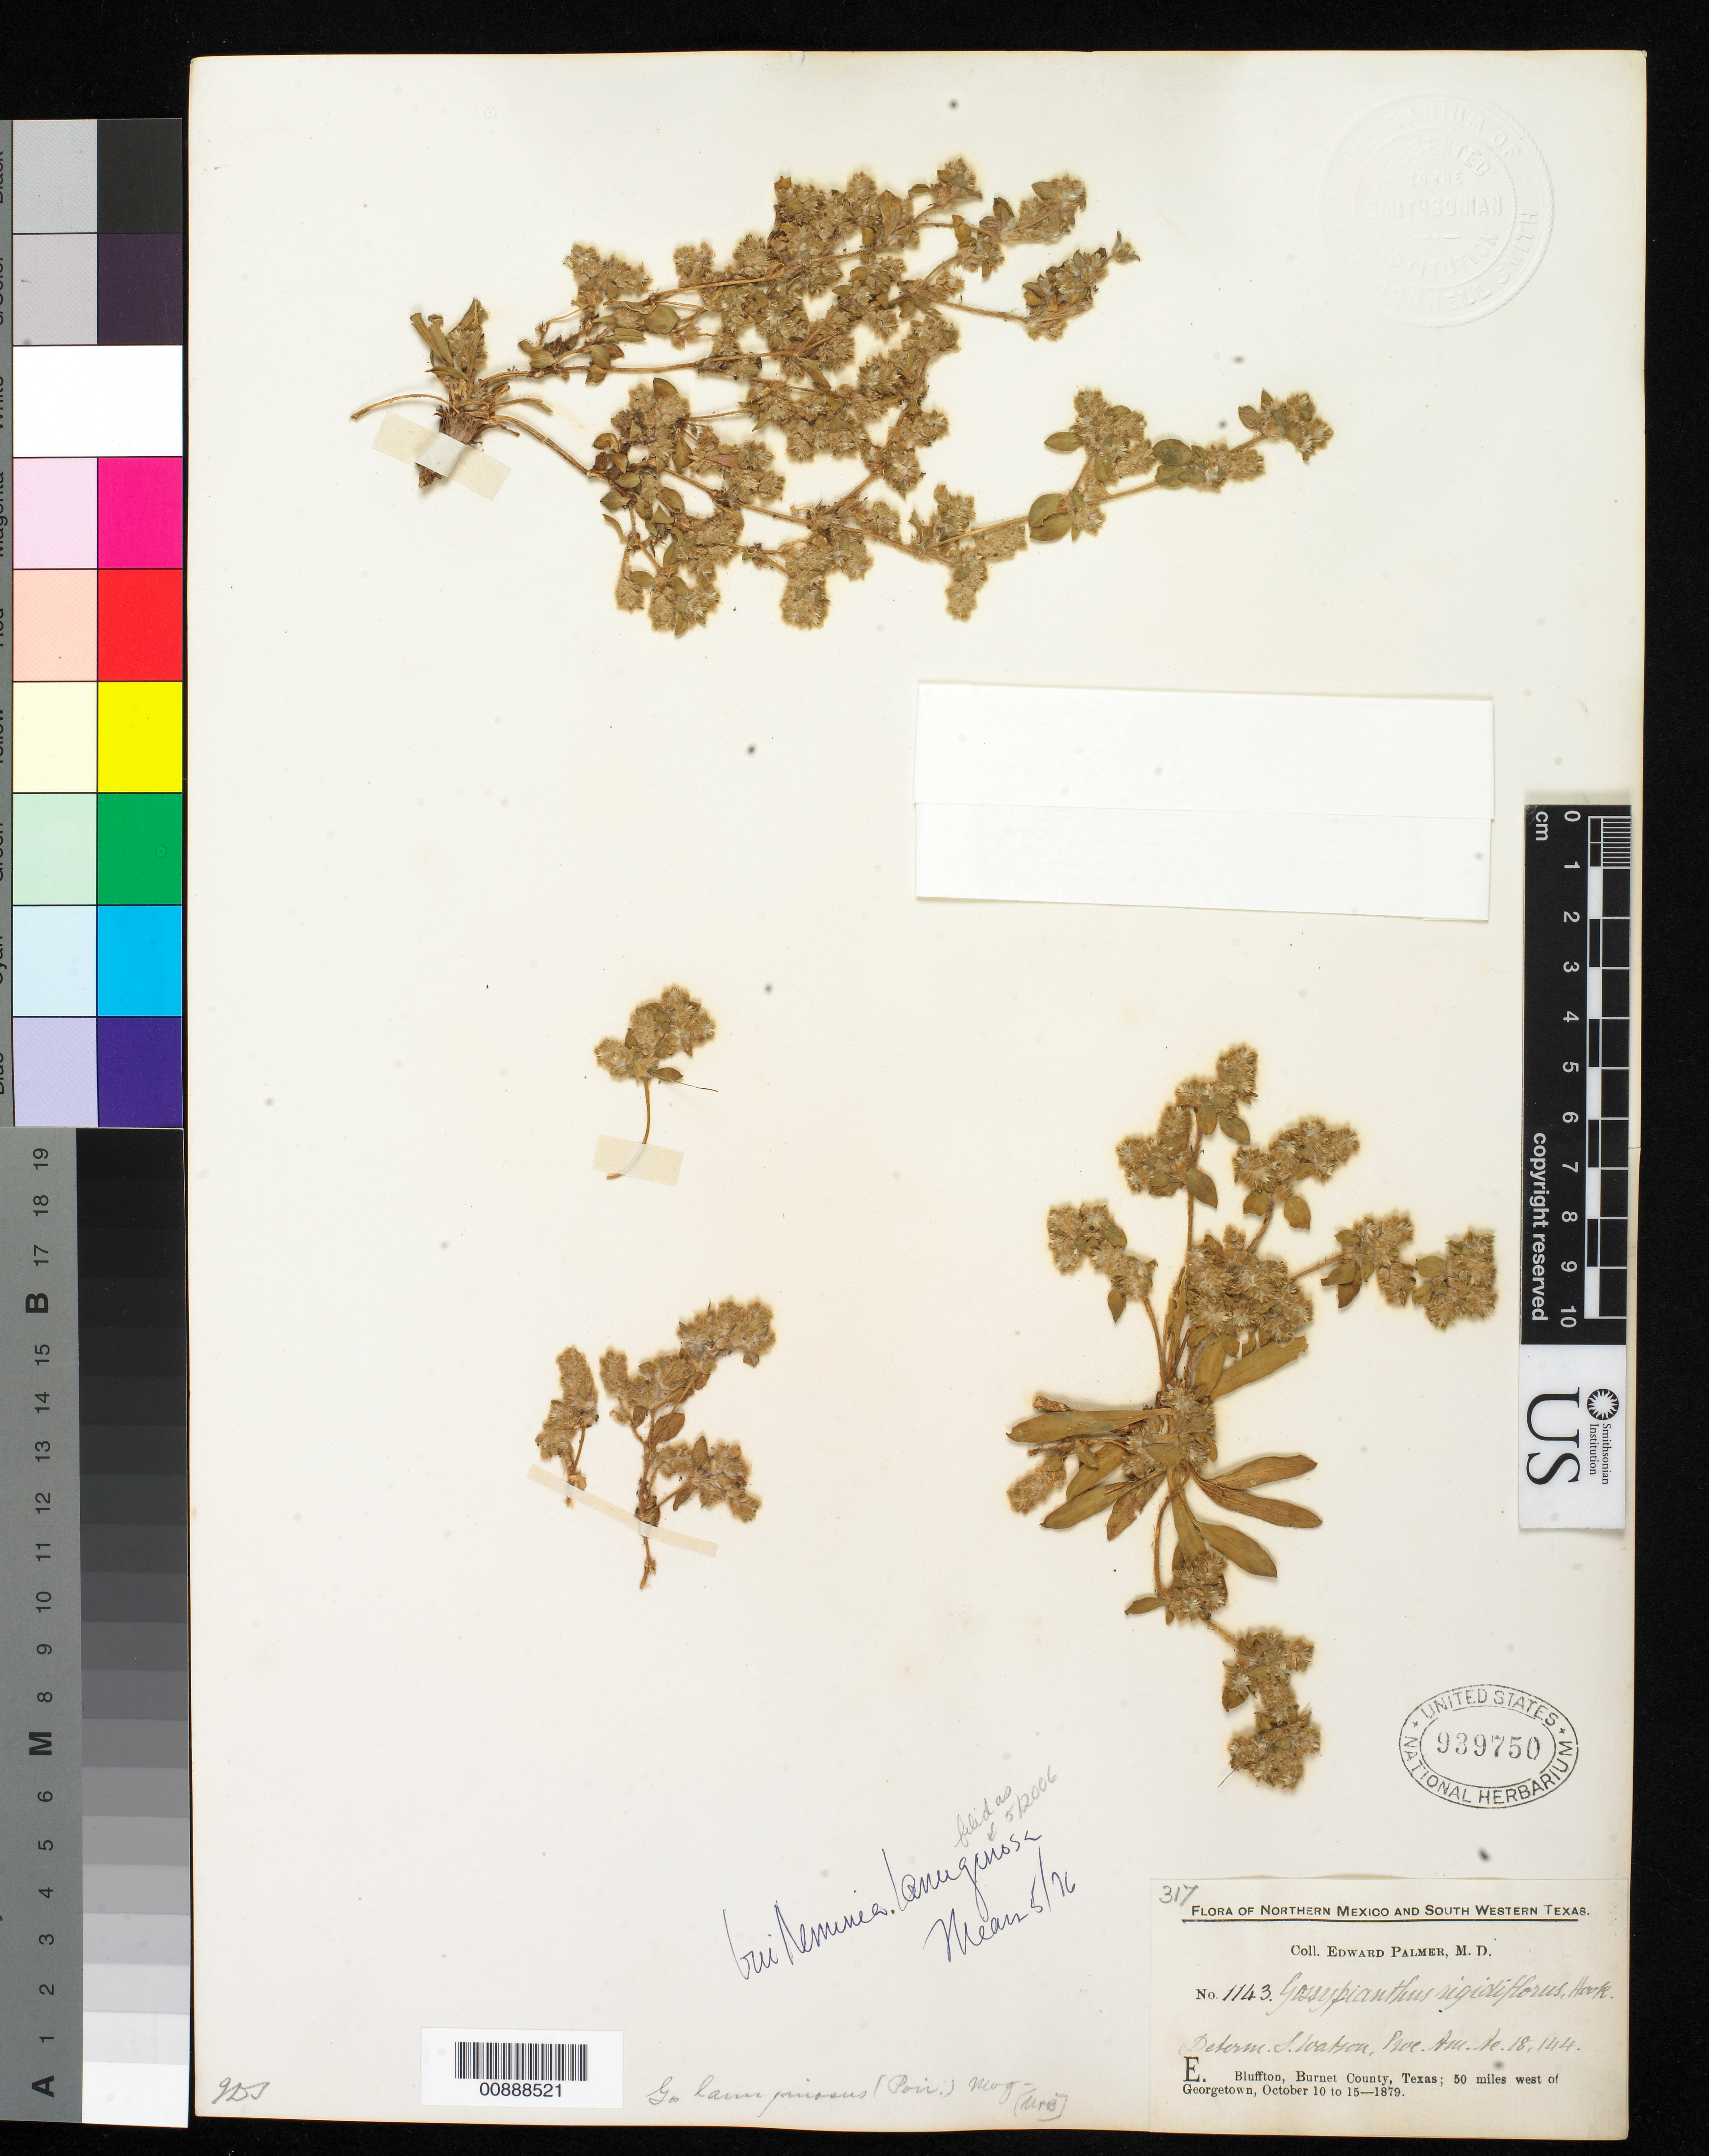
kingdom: Plantae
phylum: Tracheophyta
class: Magnoliopsida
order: Caryophyllales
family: Amaranthaceae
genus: Guilleminea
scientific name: Guilleminea lanuginosa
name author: (Poir.) Benth. & Hook. f.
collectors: E. Palmer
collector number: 1143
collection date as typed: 10 Oct 1879 to 15 Oct 1879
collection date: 1879-10-10/1879-10-15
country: United States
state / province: Texas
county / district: Burnet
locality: E. Bluffton, Burnet County, Texas; 50 miles west of Georgetown.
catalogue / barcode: US 939750